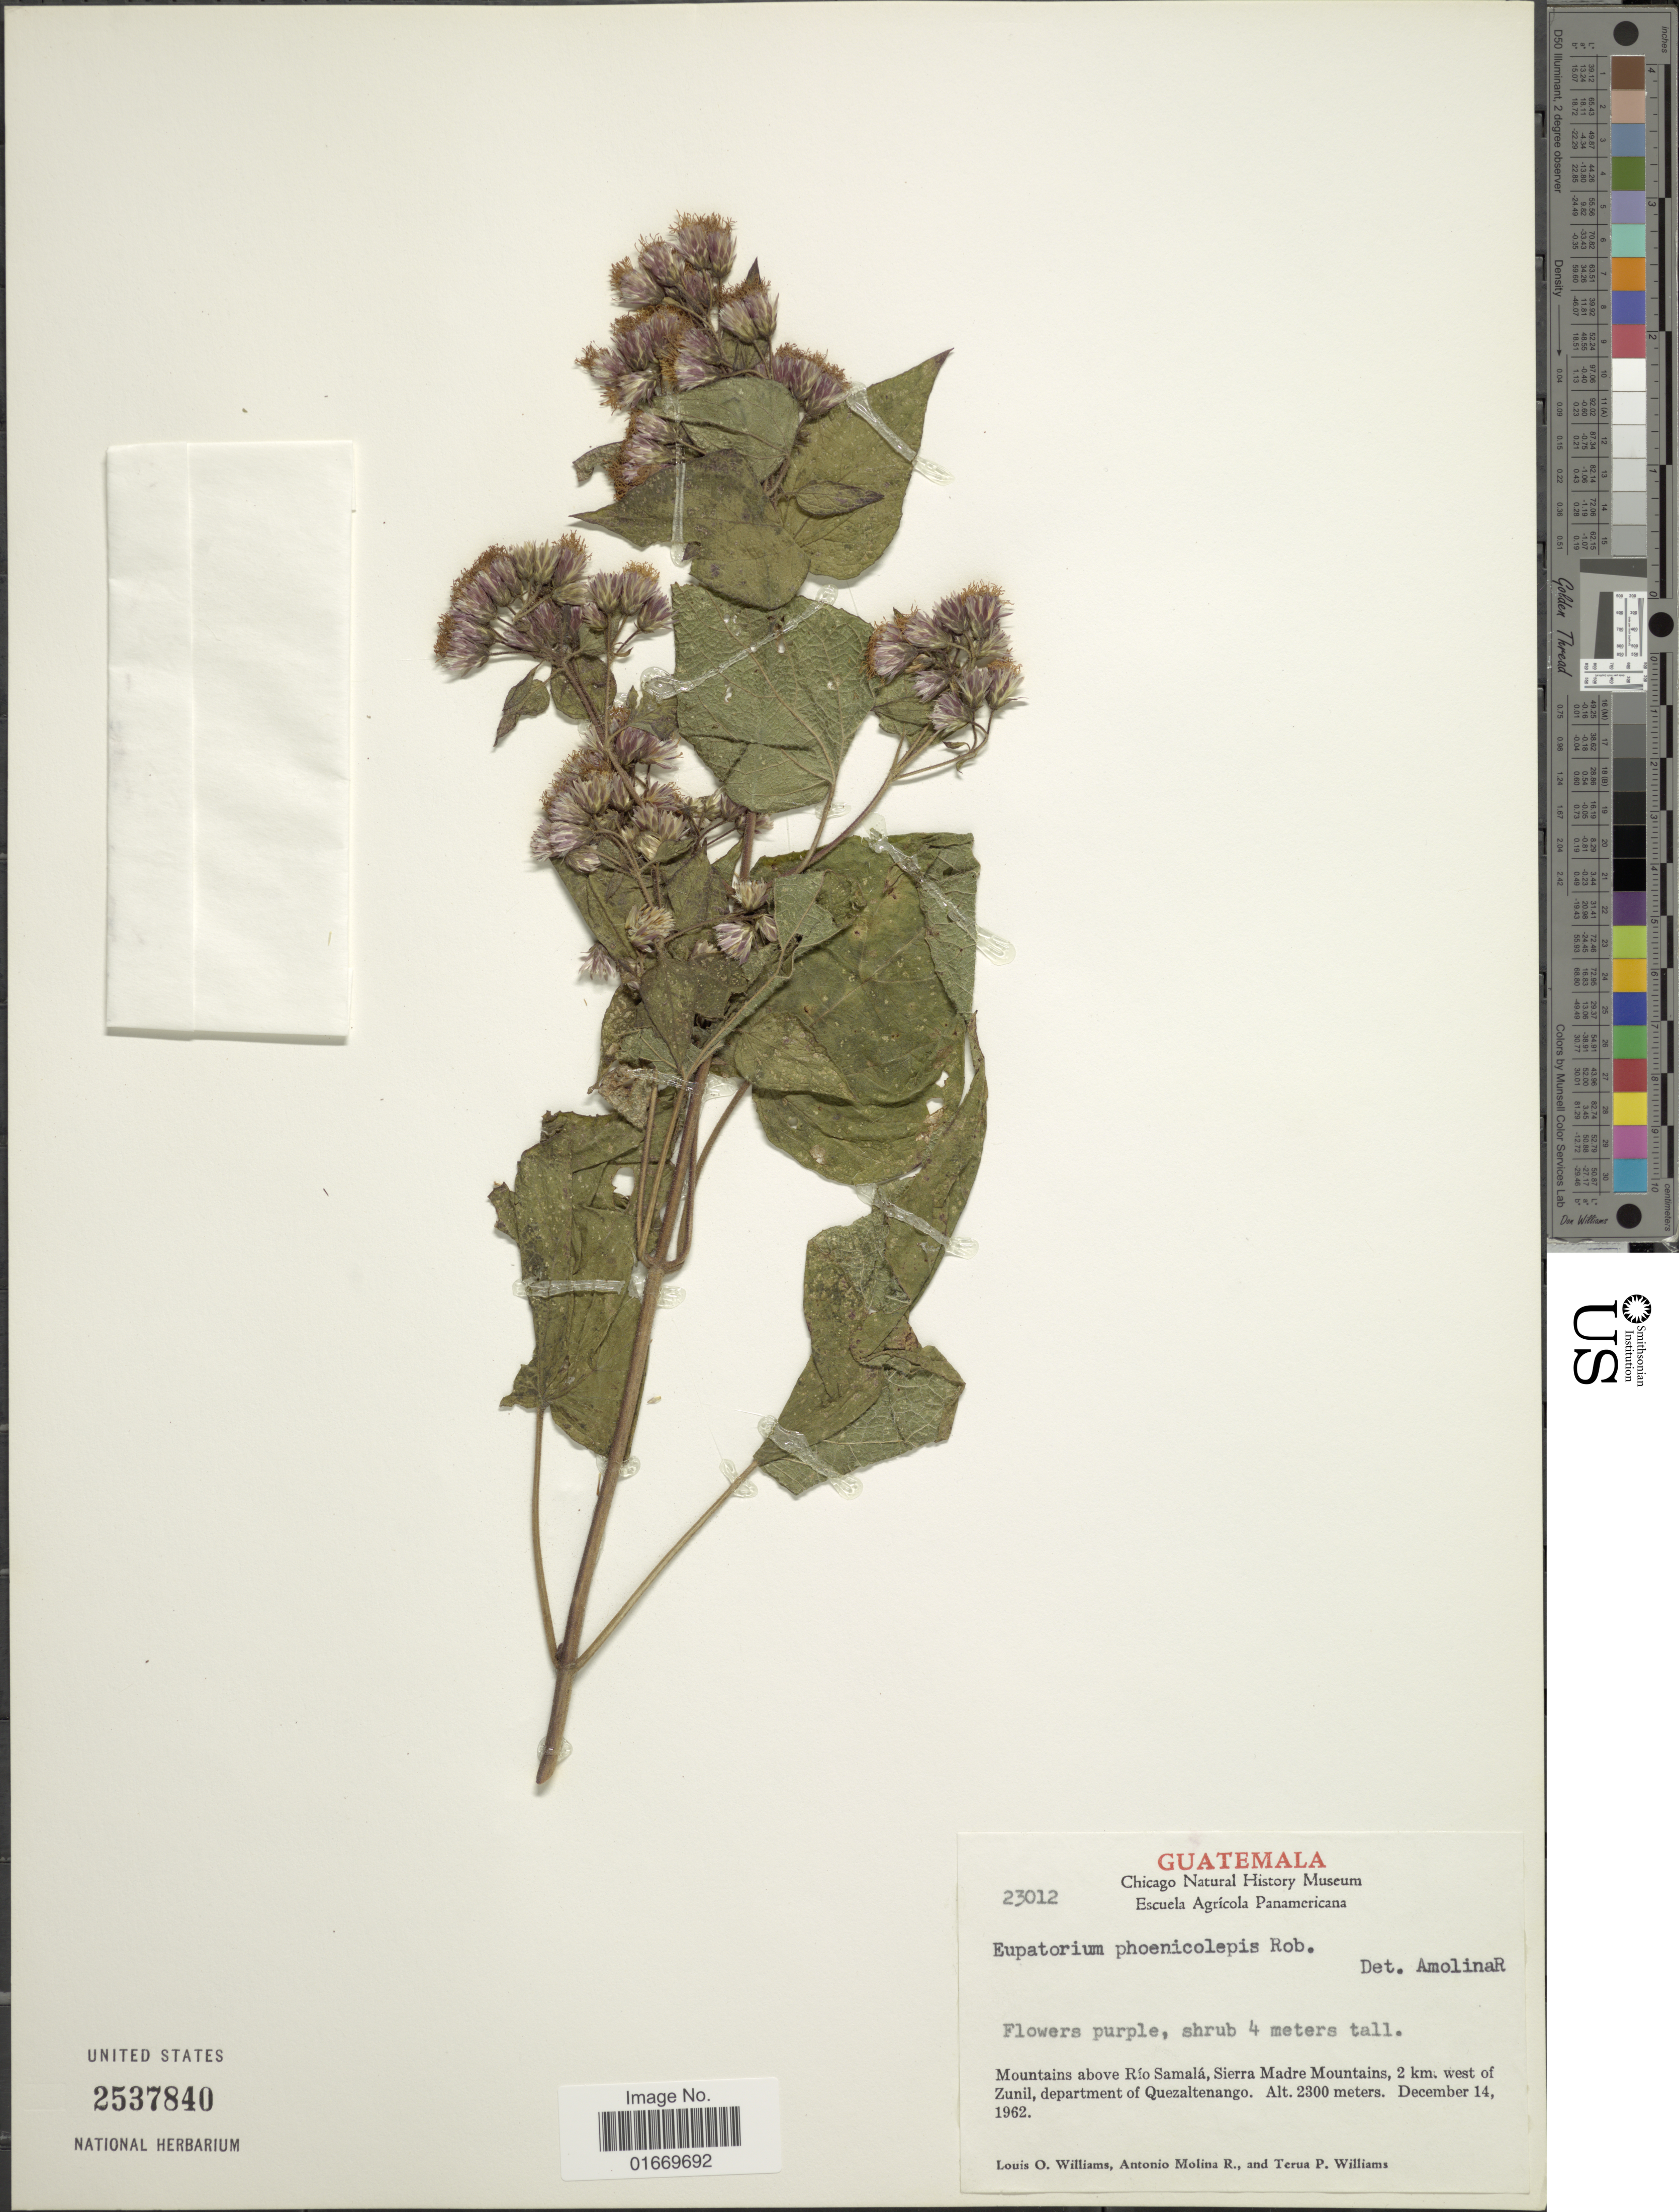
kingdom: Plantae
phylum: Tracheophyta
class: Magnoliopsida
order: Asterales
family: Asteraceae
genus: Peteravenia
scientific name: Peteravenia phoenicolepis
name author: (B.L. Rob.) R.M. King & H. Rob.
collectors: L. O. Williams, A. Molina R. & T. P. Williams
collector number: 23012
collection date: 1962-12-14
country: Guatemala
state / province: Quetzaltenango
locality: Guatemala. Mountains above Rio Samala, Sierra Madre Mountains, 2 km. west of Zunil, department of Quezaltenango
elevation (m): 2300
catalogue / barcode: US 2537840